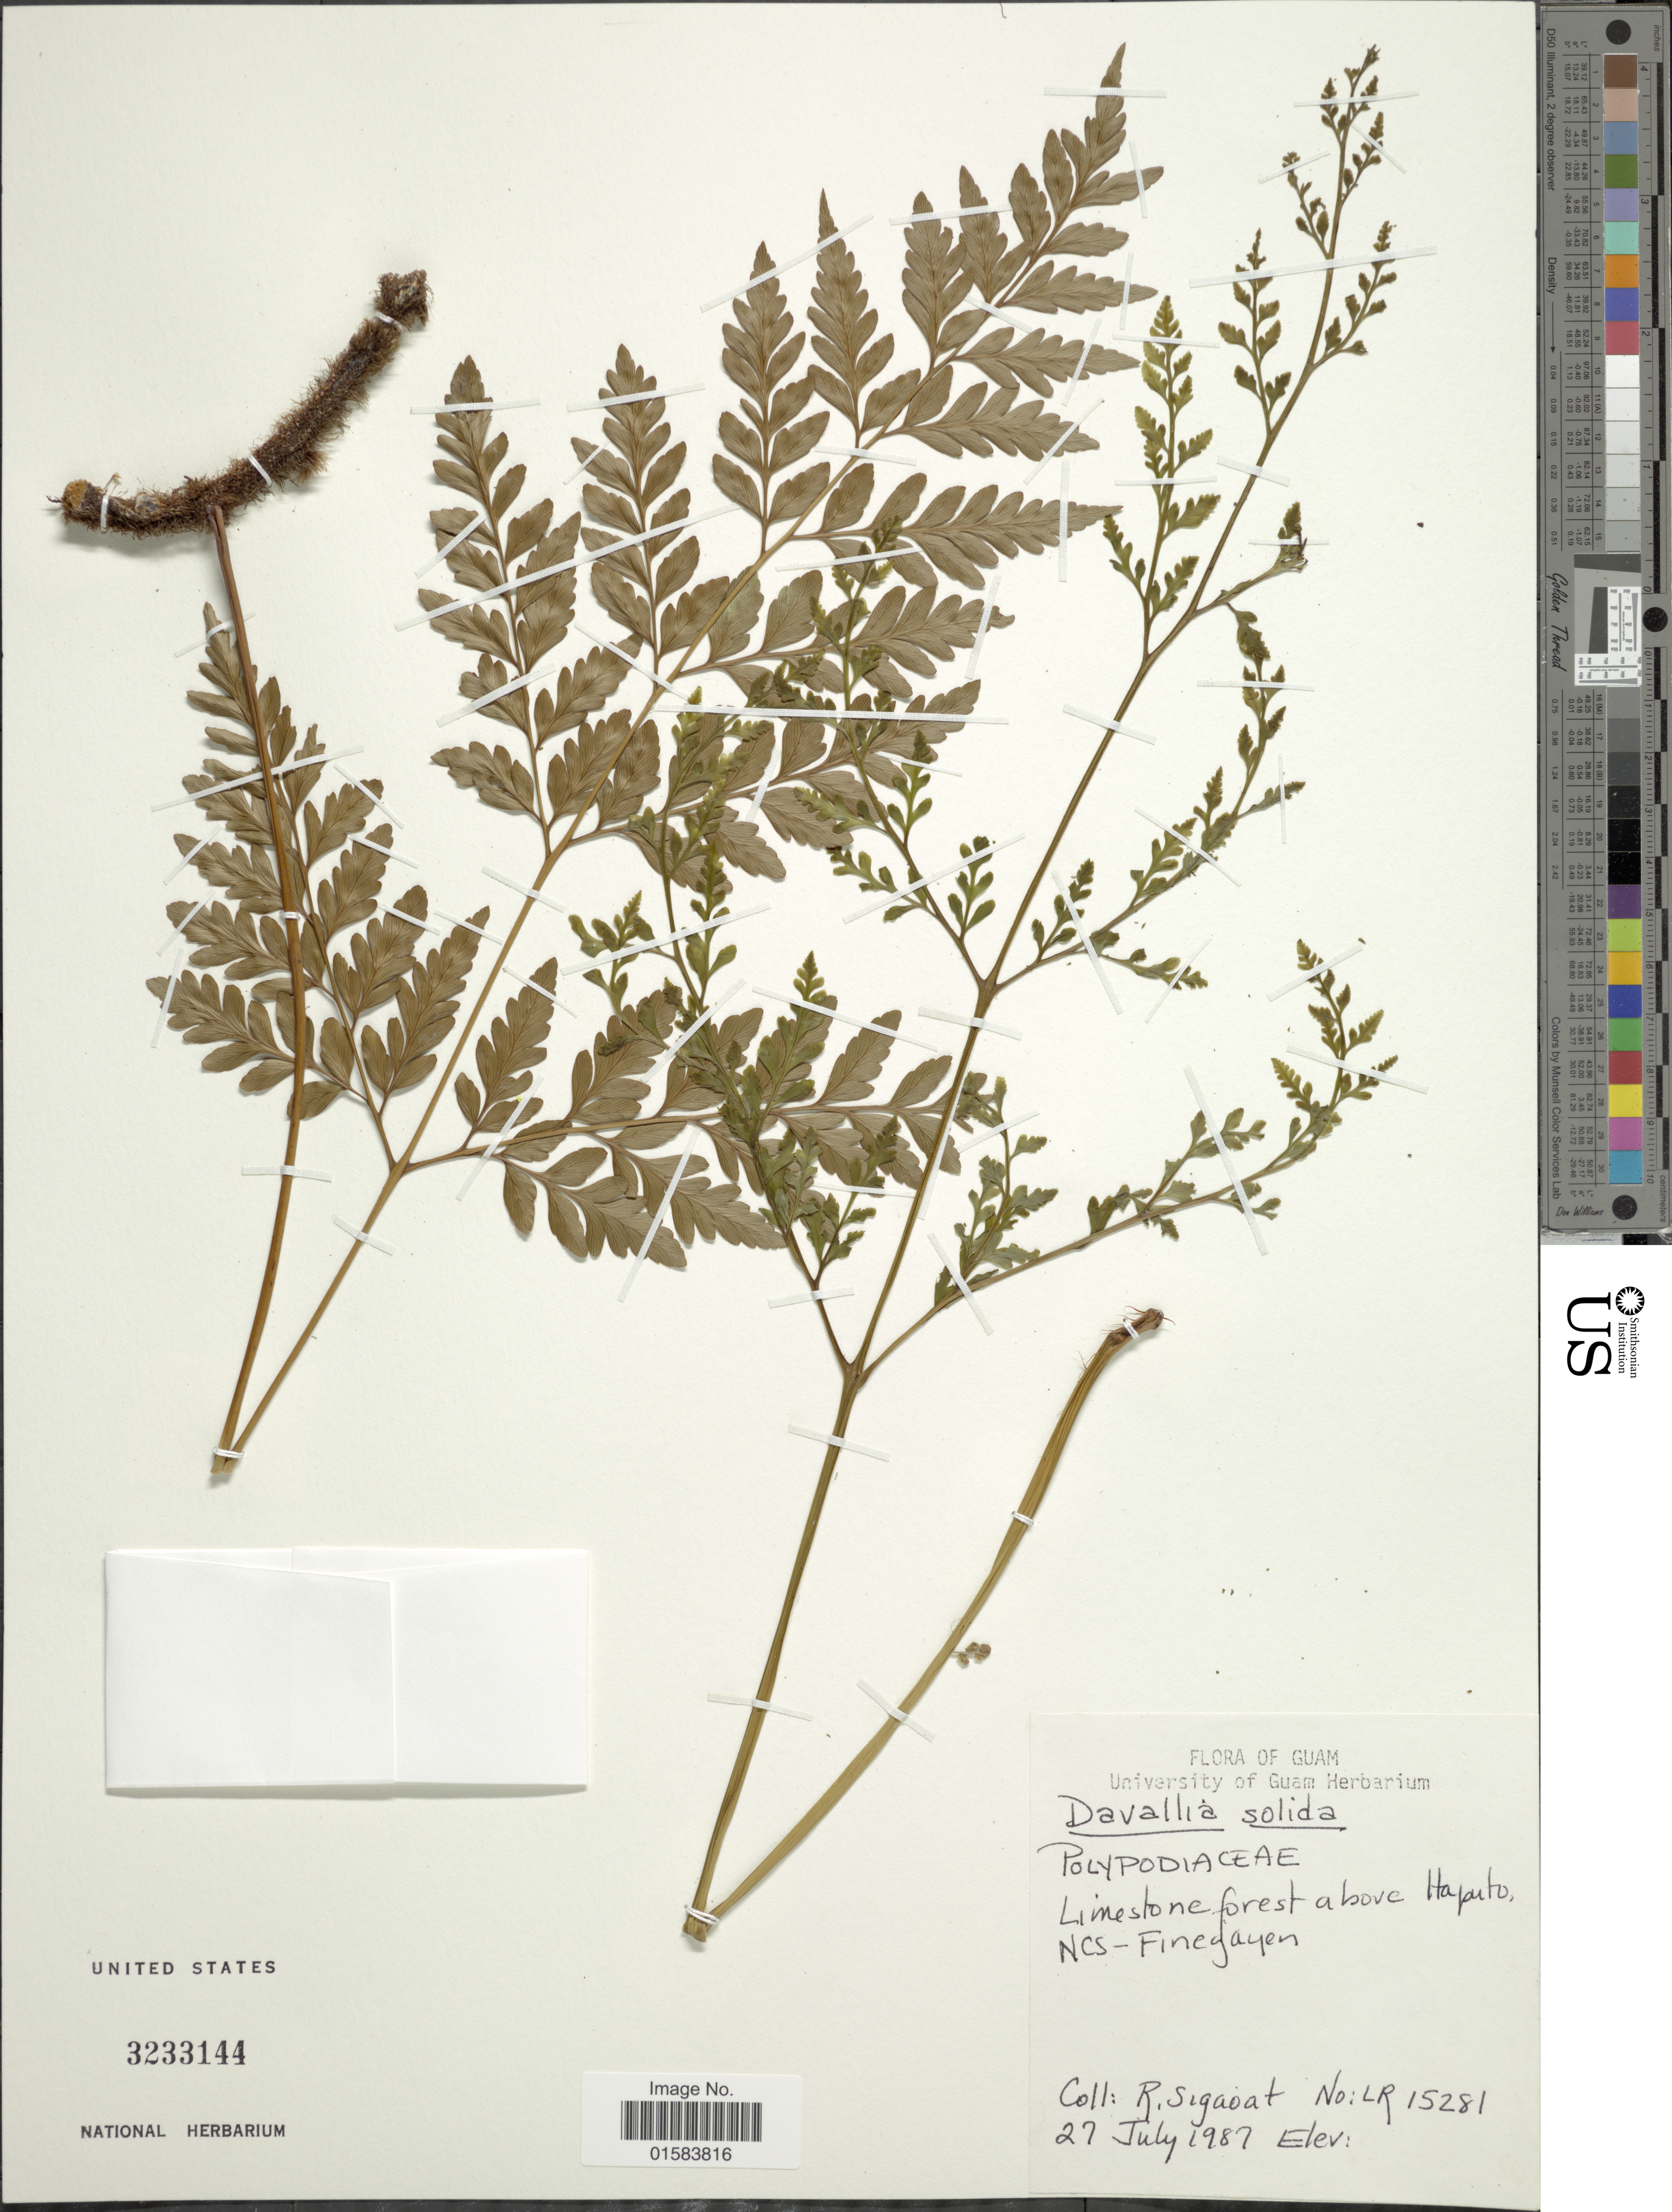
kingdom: Plantae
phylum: Tracheophyta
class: Polypodiopsida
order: Polypodiales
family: Davalliaceae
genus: Davallia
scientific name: Davallia solida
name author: (G. Forst.) Sw.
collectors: R. Sigaoat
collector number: LT 15281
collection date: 1987-07-27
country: Guam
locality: Limestone forest above Haputo, NCS-Finegayen [interpreted]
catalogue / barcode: US 323314